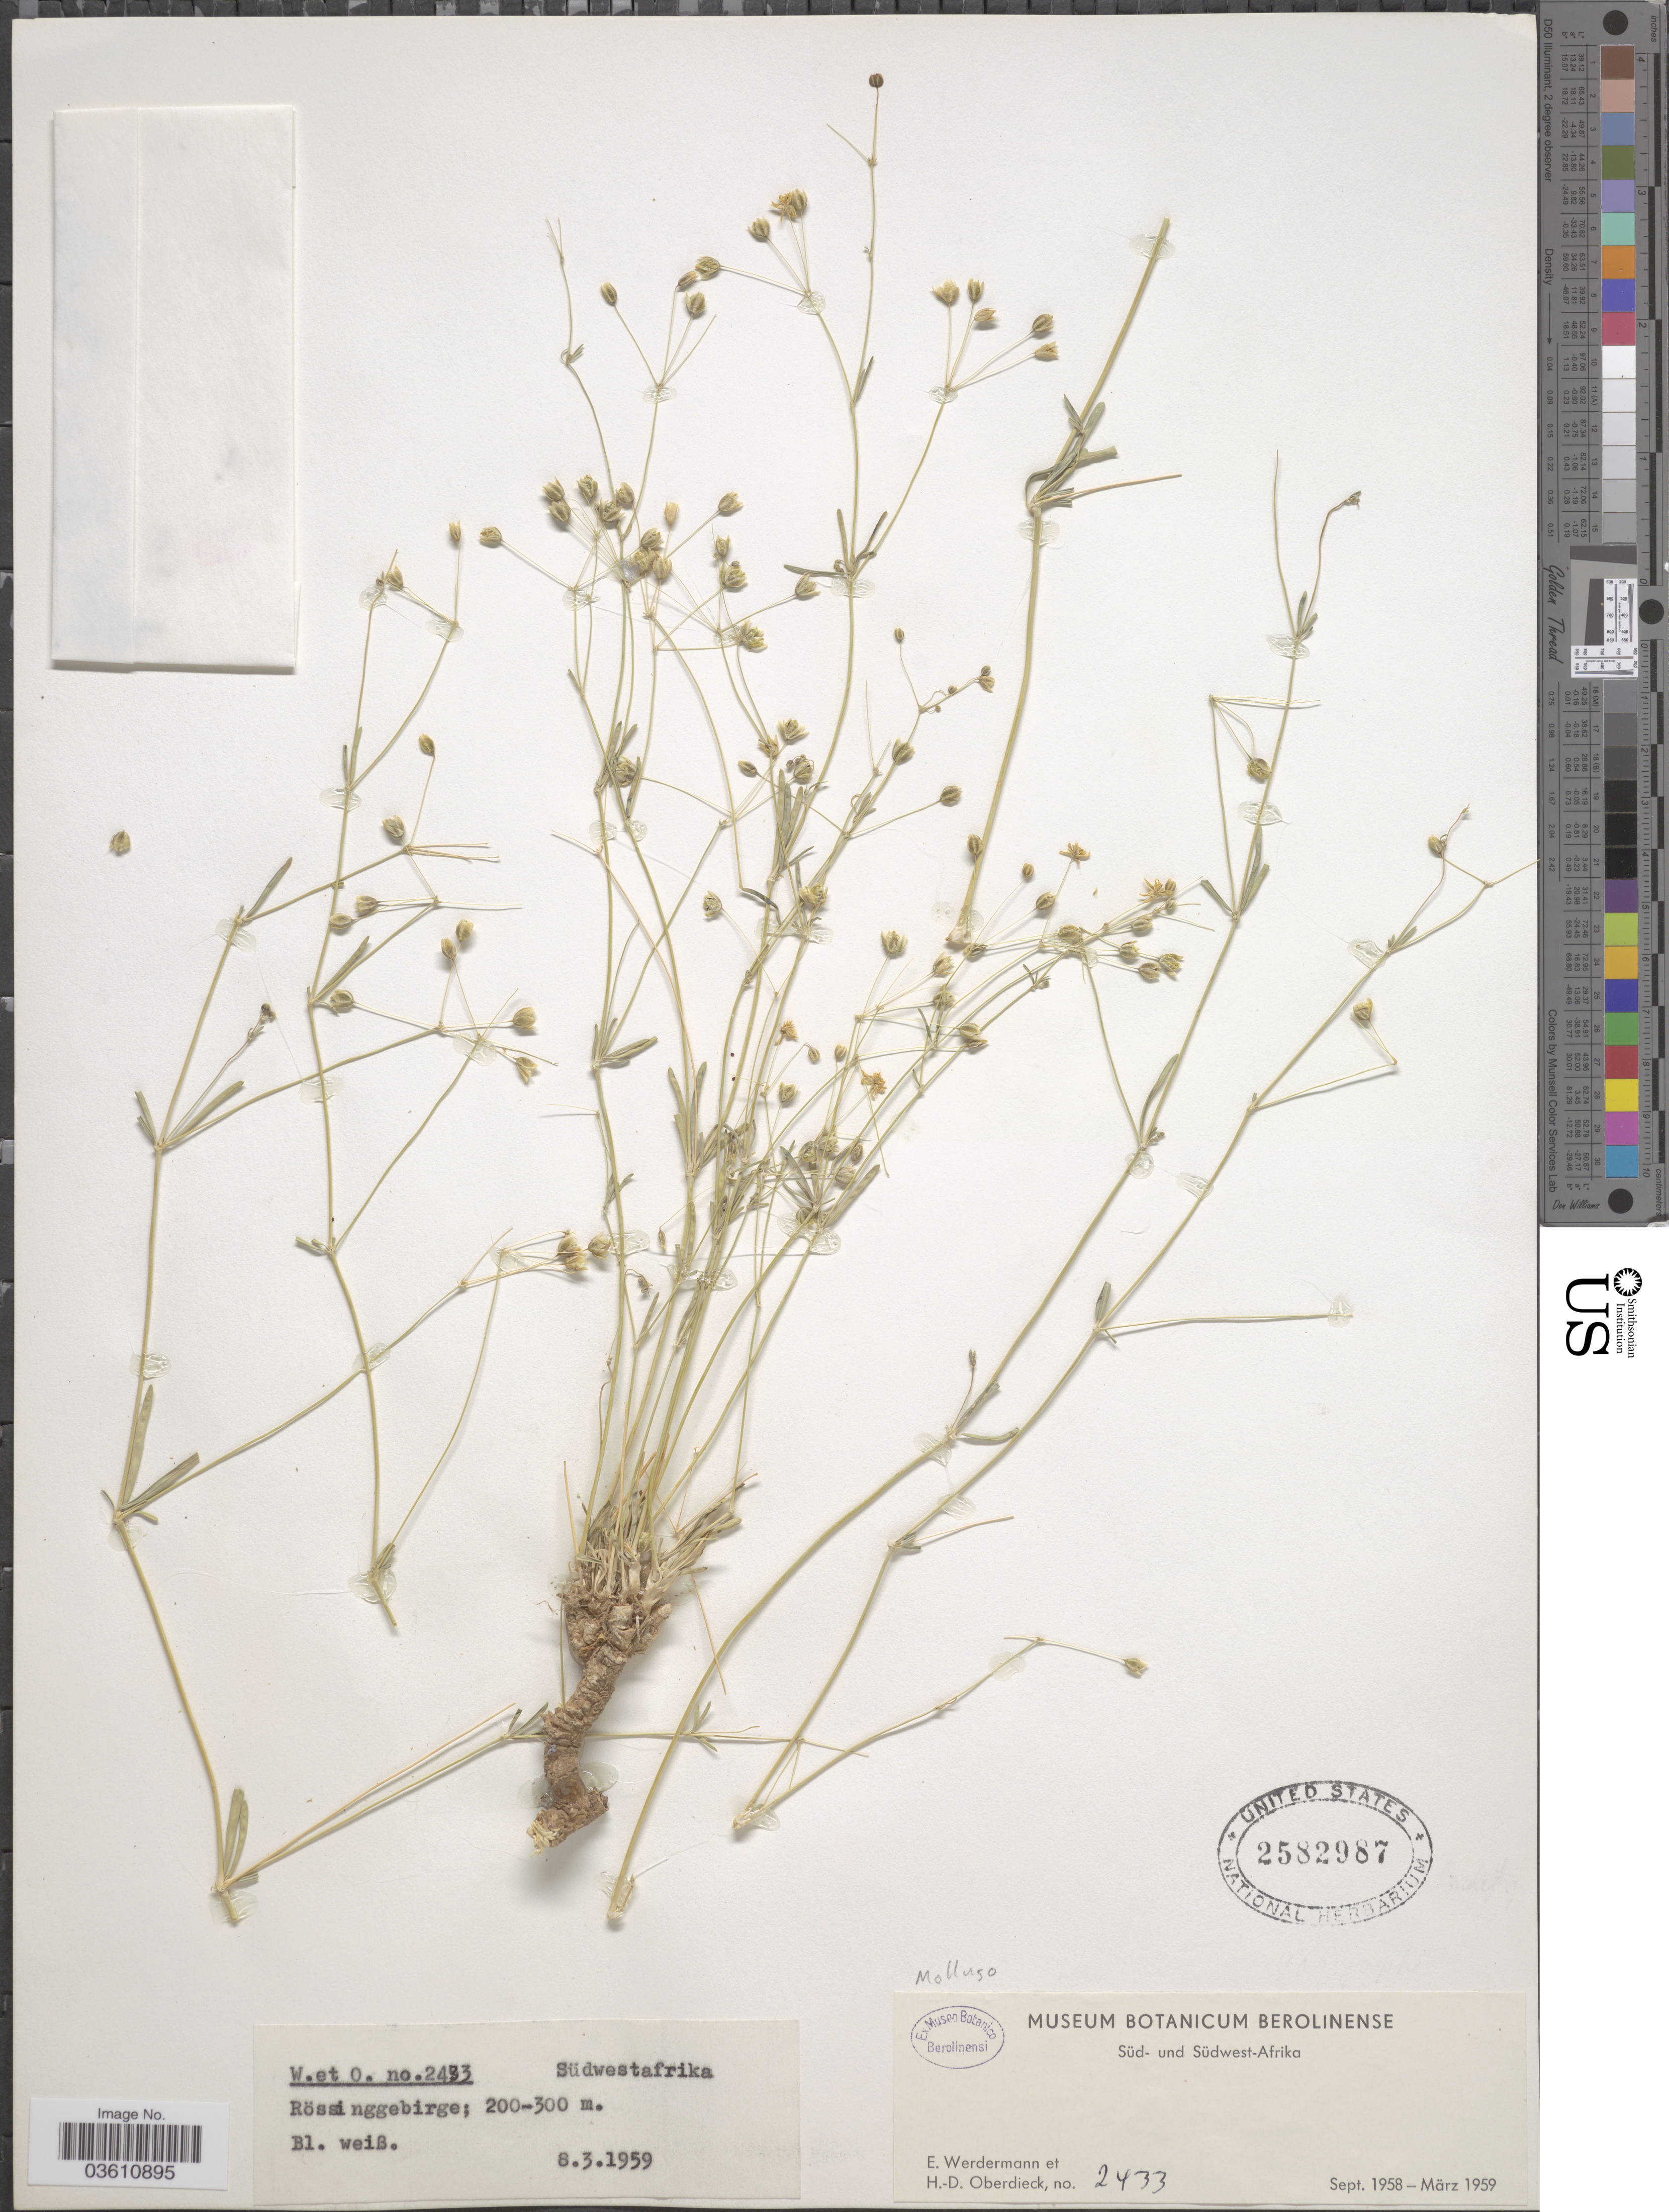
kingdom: Plantae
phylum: Tracheophyta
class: Magnoliopsida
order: Caryophyllales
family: Molluginaceae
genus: Hypertelis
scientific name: Hypertelis spergulacea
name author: E. Mey. ex Fenzl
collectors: E. Werdermann & H. Oberdieck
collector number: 2433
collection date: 1959-03-08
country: Namibia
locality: Südwestafrika. Rössinggebirge.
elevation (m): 200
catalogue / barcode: US 2582987